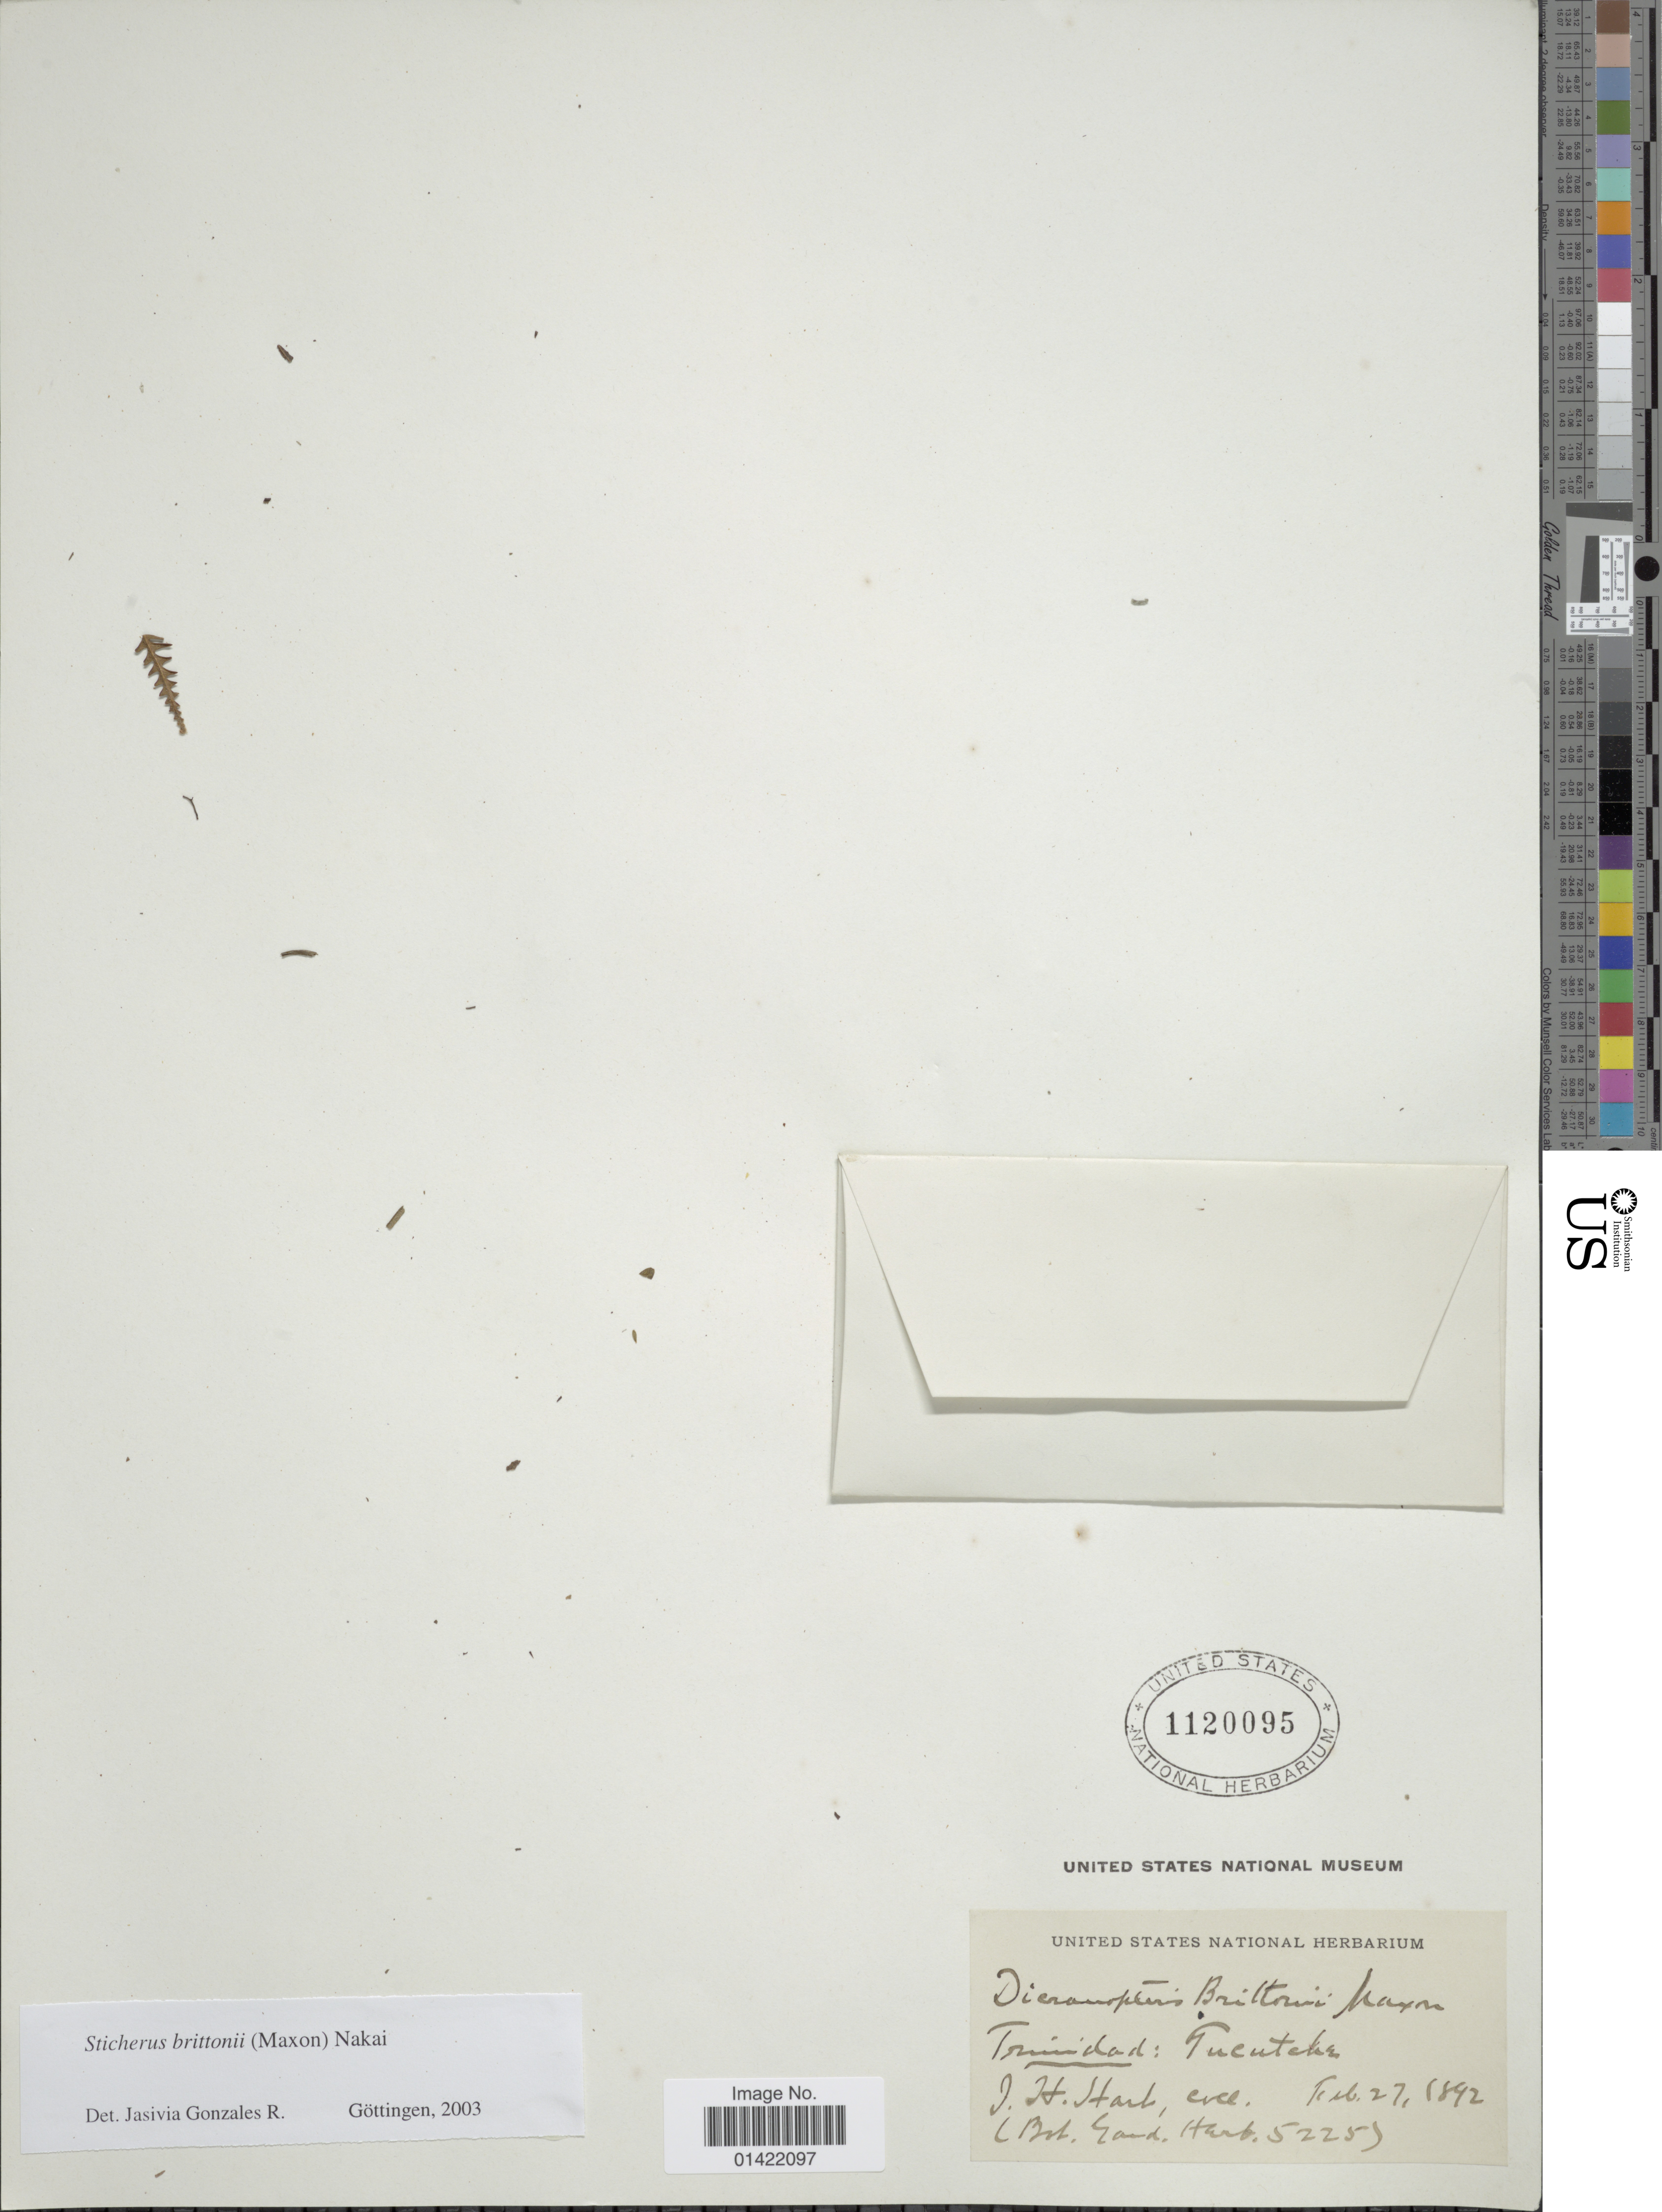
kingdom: Plantae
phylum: Tracheophyta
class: Polypodiopsida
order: Gleicheniales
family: Gleicheniaceae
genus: Sticherus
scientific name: Sticherus rubiginosus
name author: (Mett.) Nakai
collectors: J. H. Hart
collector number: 5225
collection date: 1892-02-27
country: Trinidad and Tobago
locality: Trinidad: Tucutche.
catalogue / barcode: US 1120095